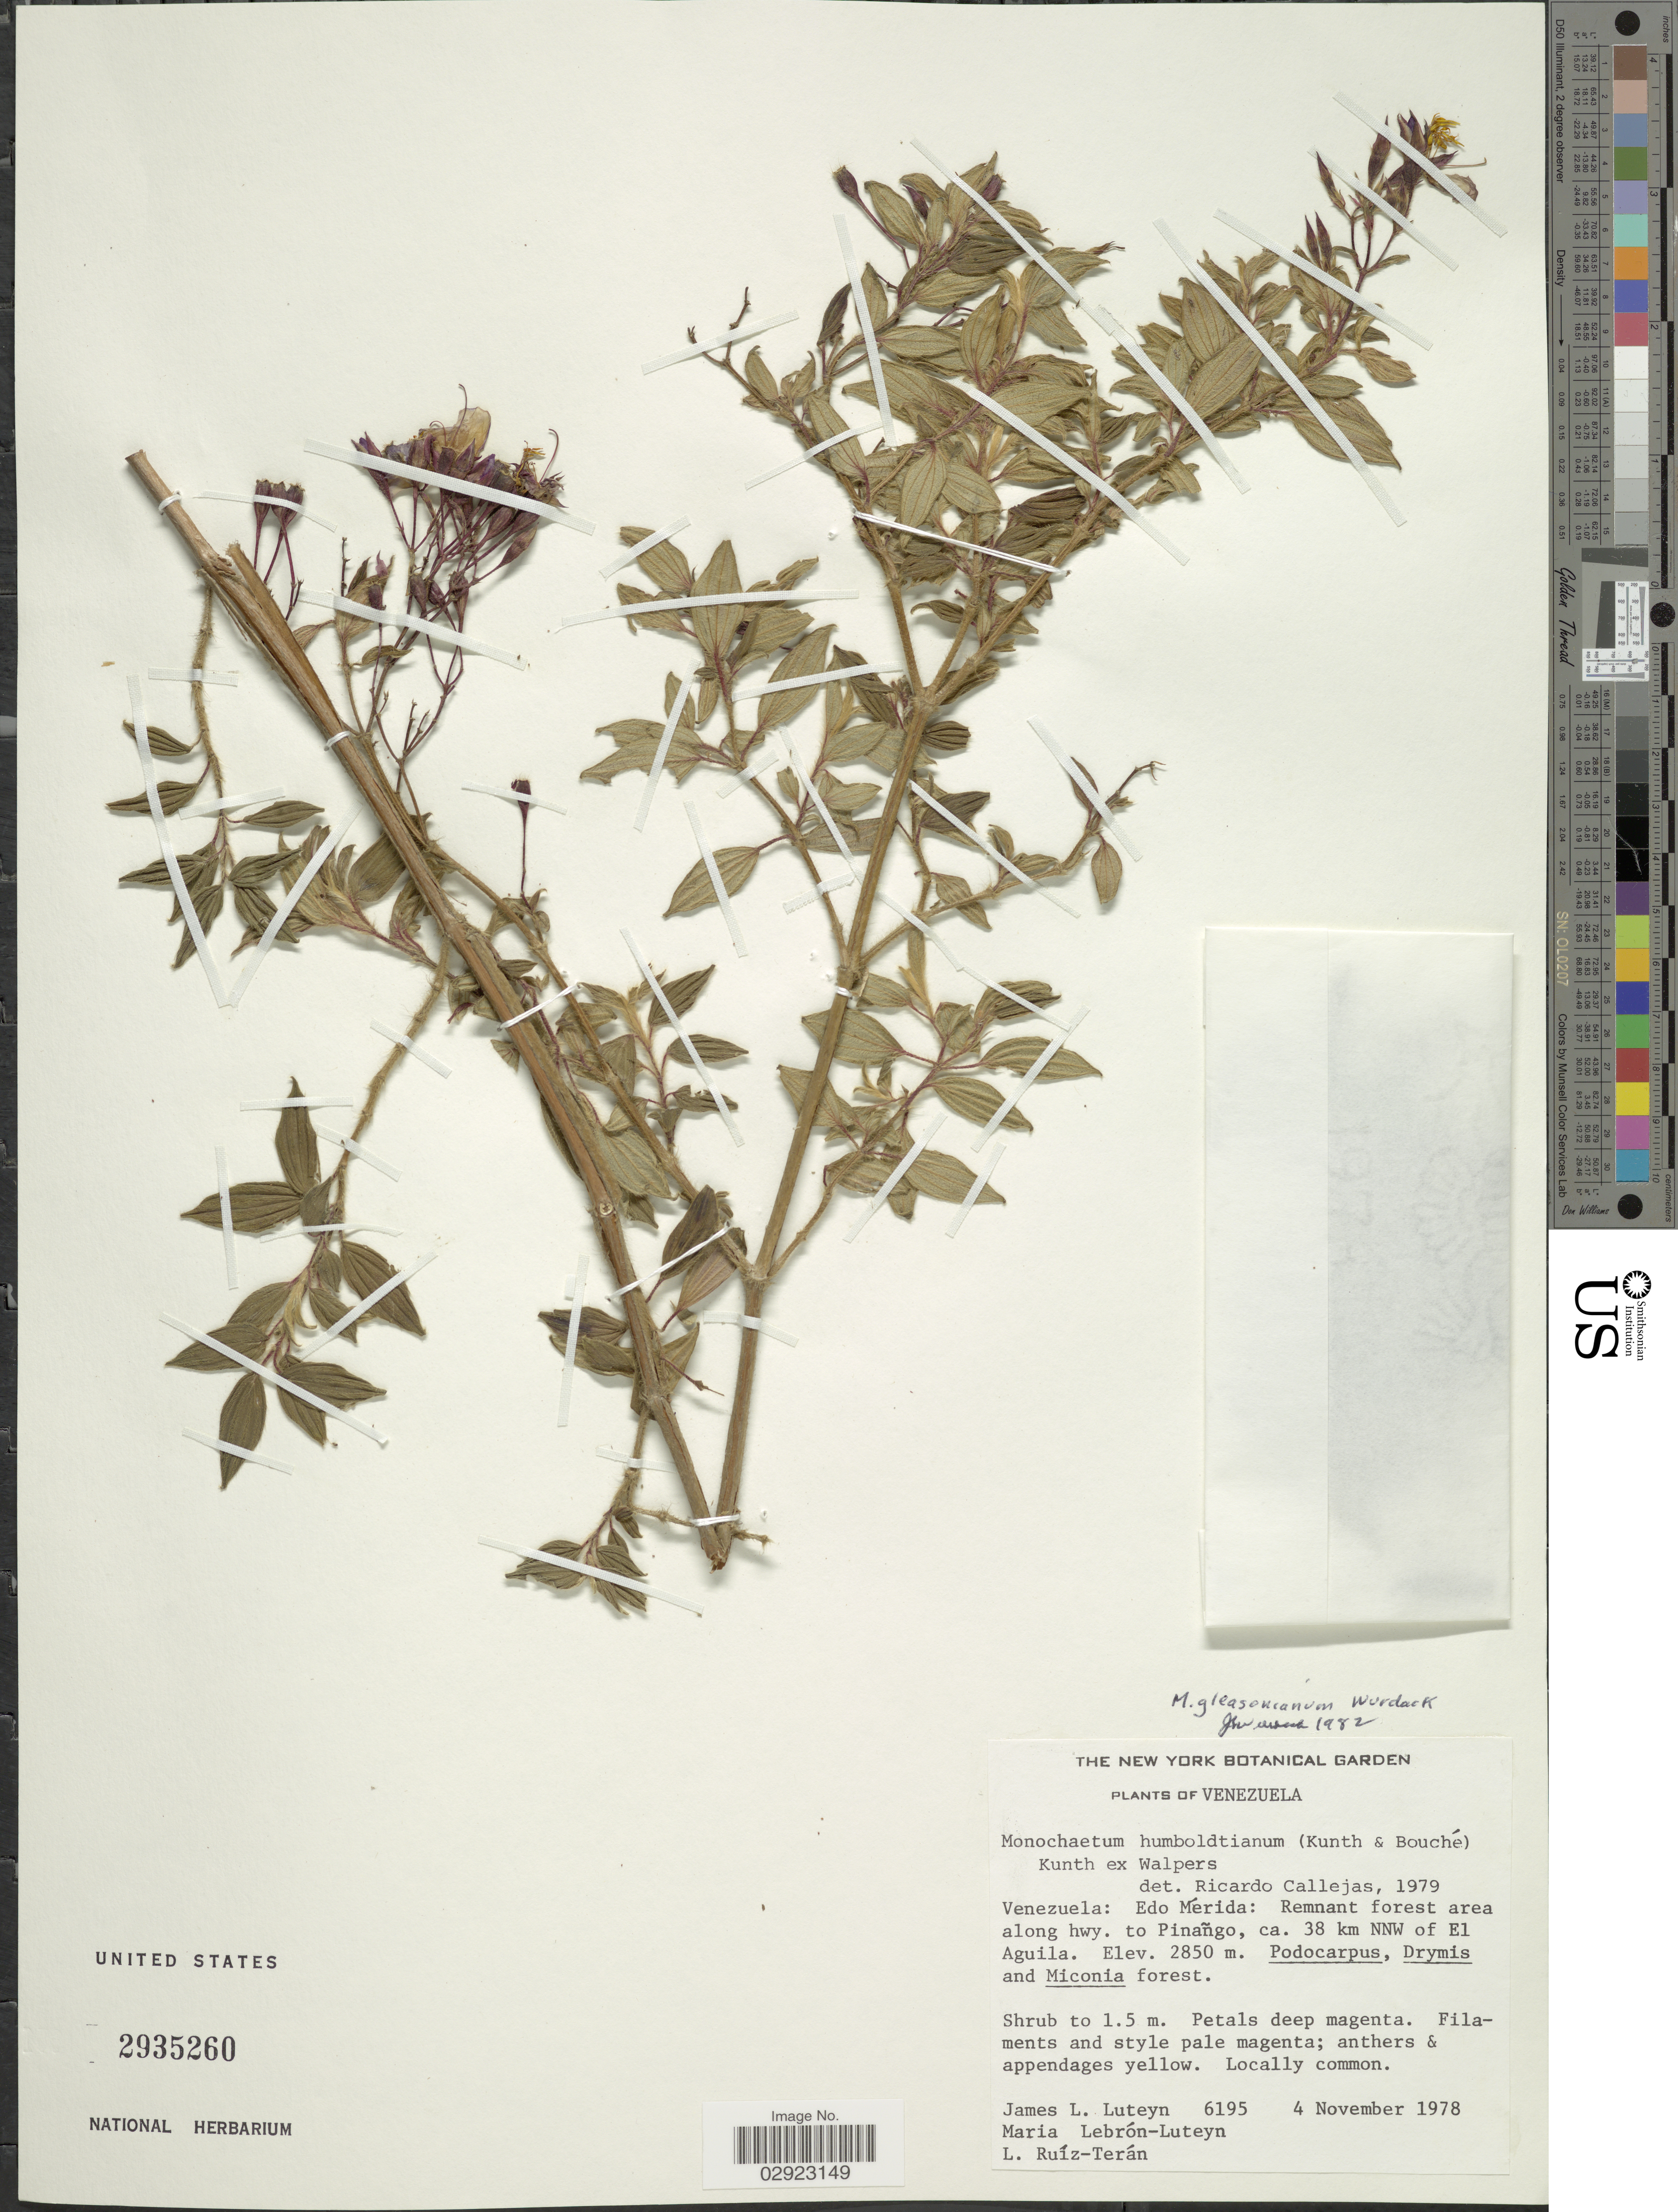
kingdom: Plantae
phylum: Tracheophyta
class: Magnoliopsida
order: Myrtales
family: Melastomataceae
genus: Monochaetum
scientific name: Monochaetum gleasonianum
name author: Wurdack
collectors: J. Luteyn, M. L. Lebrón-Luteyn & L. E. Ruíz-Terán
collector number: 6195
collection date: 1978-11-04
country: Venezuela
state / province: Mérida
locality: Remnant forest area along hwy. to Pinañgo, ca. 38 km NNW of El Aguila.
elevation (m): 2850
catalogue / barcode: US 2935260